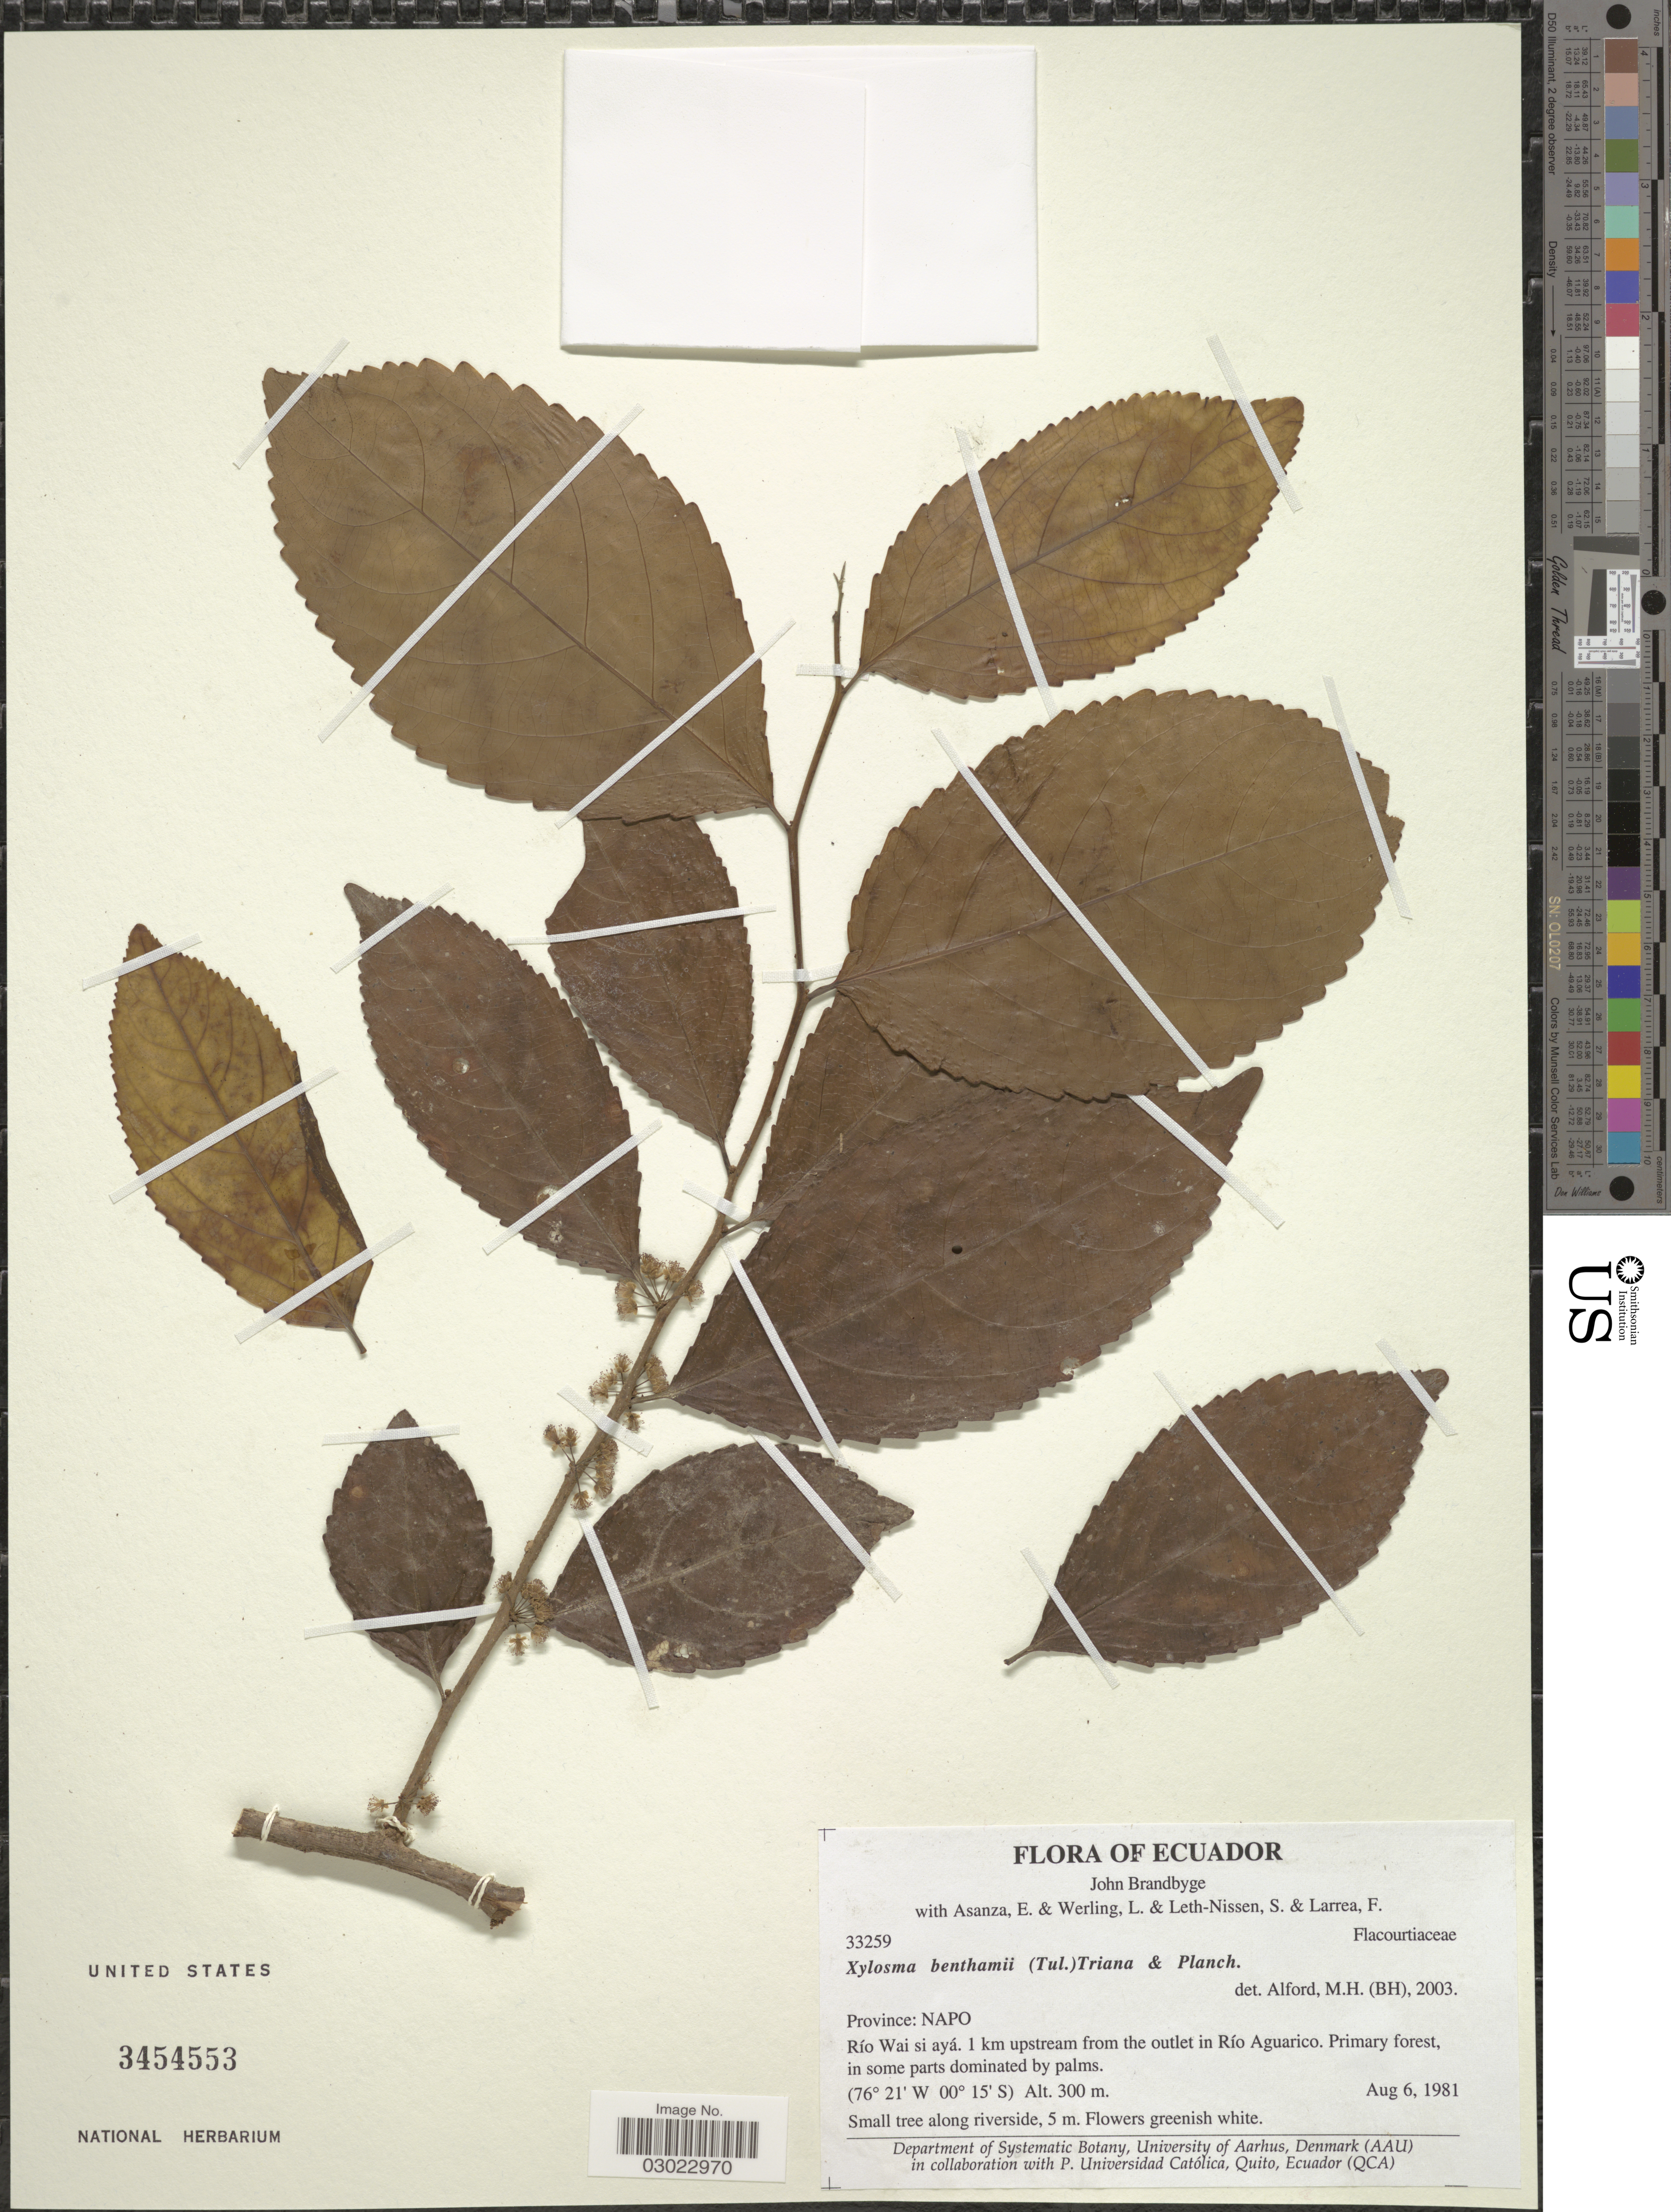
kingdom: Plantae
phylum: Tracheophyta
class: Magnoliopsida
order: Malpighiales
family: Salicaceae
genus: Xylosma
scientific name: Xylosma benthamii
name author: (Tul.) Triana & Planch.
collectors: J. Brandbyge, E. Asanza, L. Werling, S. Leth-Nissen & F. Larrea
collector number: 33259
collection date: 1981-08-06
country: Ecuador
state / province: Napo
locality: Río Wai si ayá. 1 km upstream from the outlet in Río Aguarico.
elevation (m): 300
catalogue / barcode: US 3454553